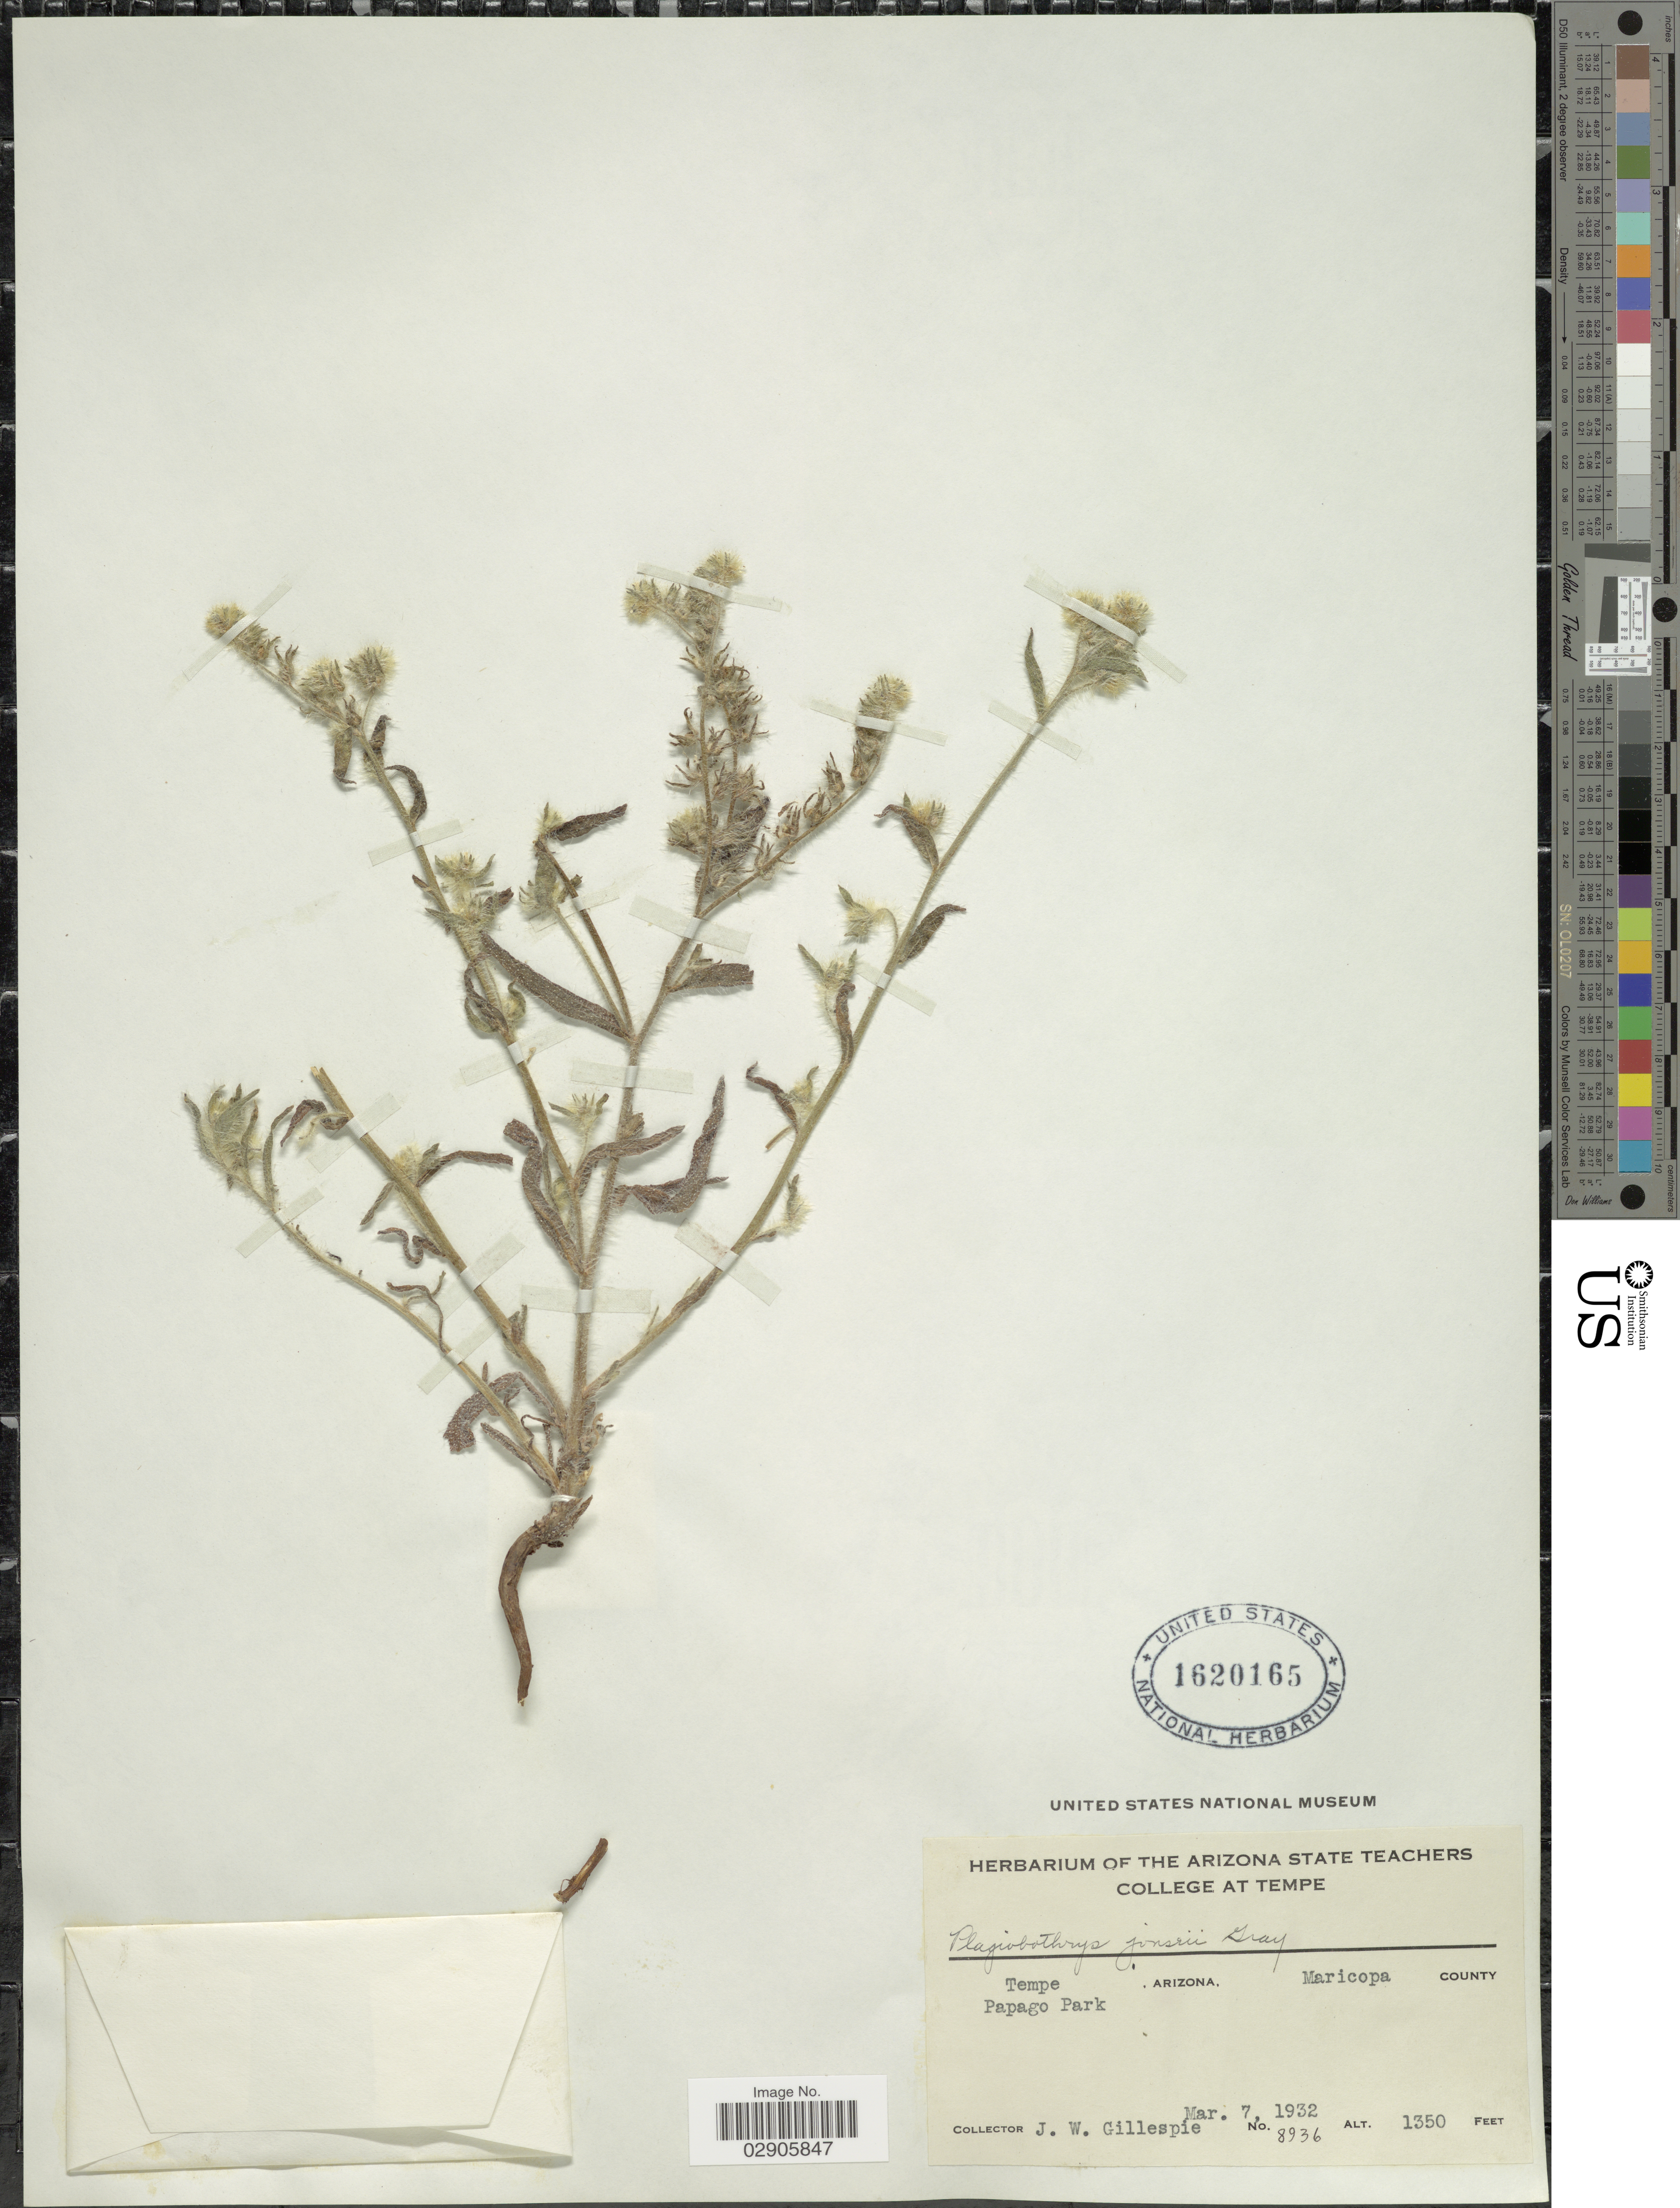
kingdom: Plantae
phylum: Tracheophyta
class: Magnoliopsida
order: Boraginales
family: Boraginaceae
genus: Plagiobothrys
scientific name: Plagiobothrys jonesii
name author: A. Gray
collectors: J. W. Gillespie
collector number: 8936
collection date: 1932-03-07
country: United States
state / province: Arizona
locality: Tempe Papago Park. Maricopa county.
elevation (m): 411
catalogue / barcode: US 1620165